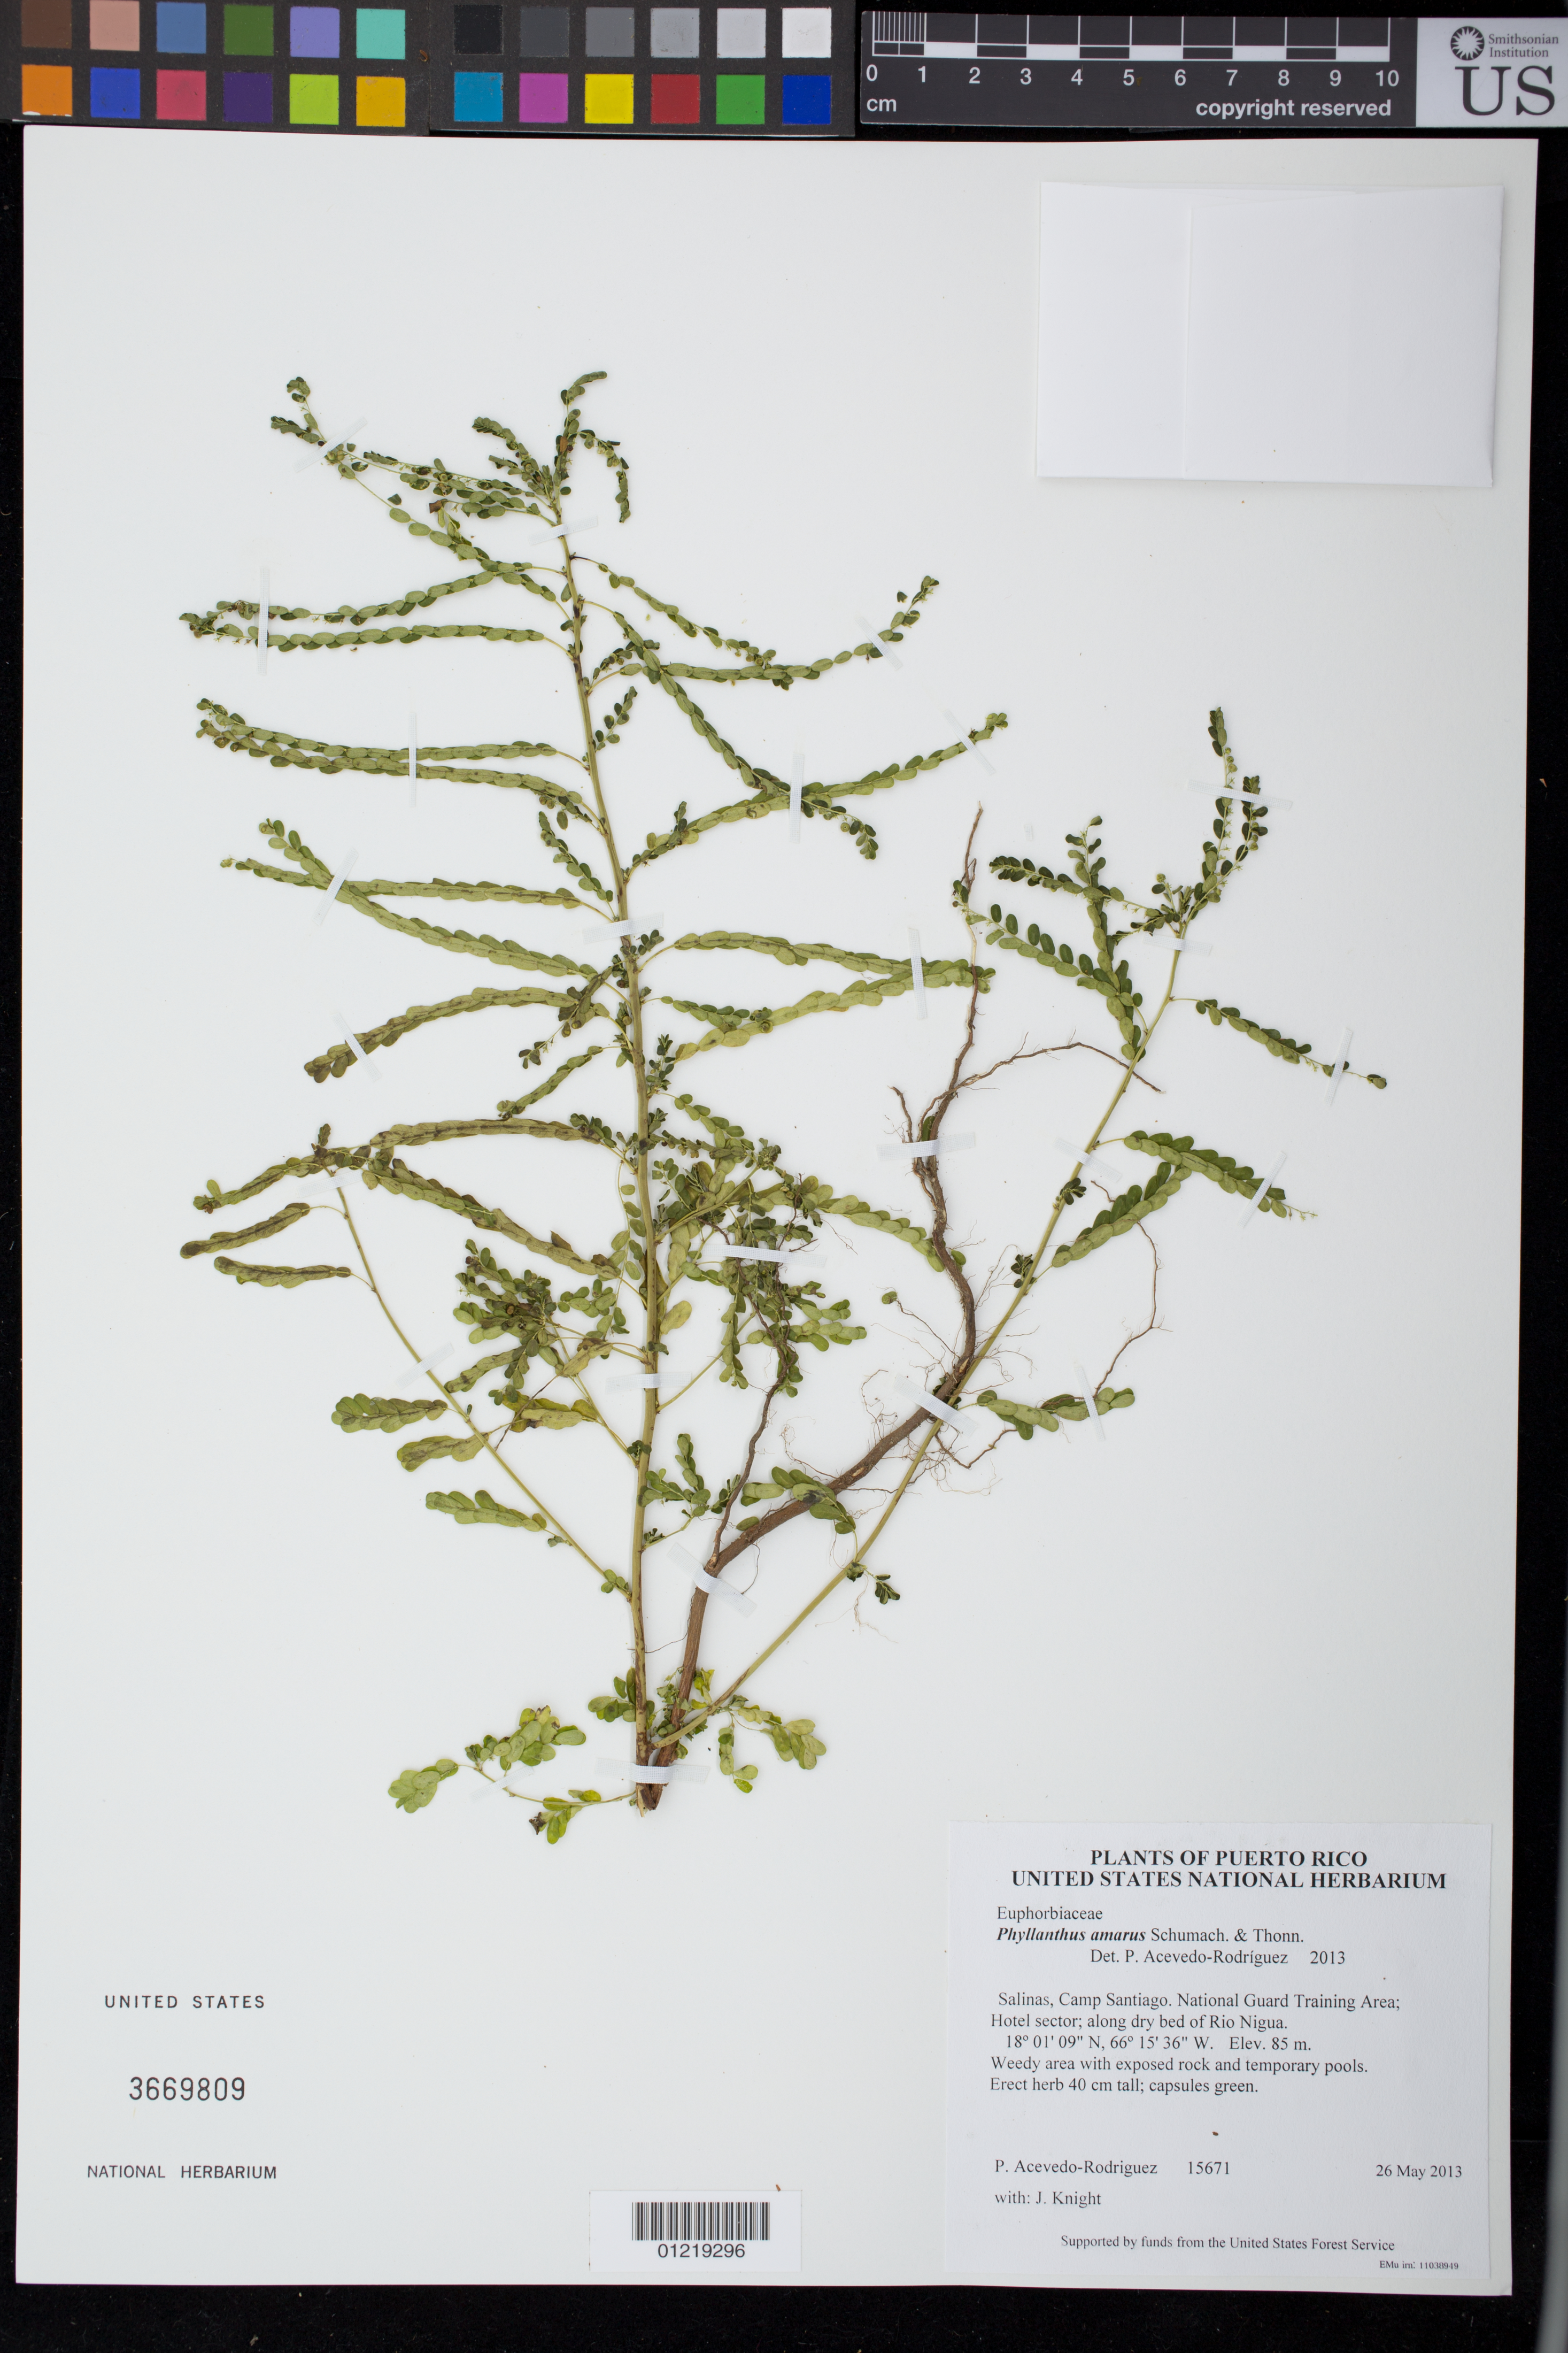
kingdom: Plantae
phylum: Tracheophyta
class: Magnoliopsida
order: Malpighiales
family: Phyllanthaceae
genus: Phyllanthus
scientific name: Phyllanthus amarus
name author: Schumach. & Thonn.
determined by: Acevedo-Rodríguez, P., (BOT), Smithsonian Institution - National Museum of Natural History (UNITED STATES)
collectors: P. Acevedo-Rodr. & J. Knight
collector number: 15671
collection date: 2013-05-26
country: Puerto Rico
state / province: Salinas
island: Puerto Rico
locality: Camp Santiago. National Guard Training Area; Hotel sector; along dry bed of Rio Nigua.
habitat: Weedy area with exposed rock and temporary pools.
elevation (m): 85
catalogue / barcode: US 3669809